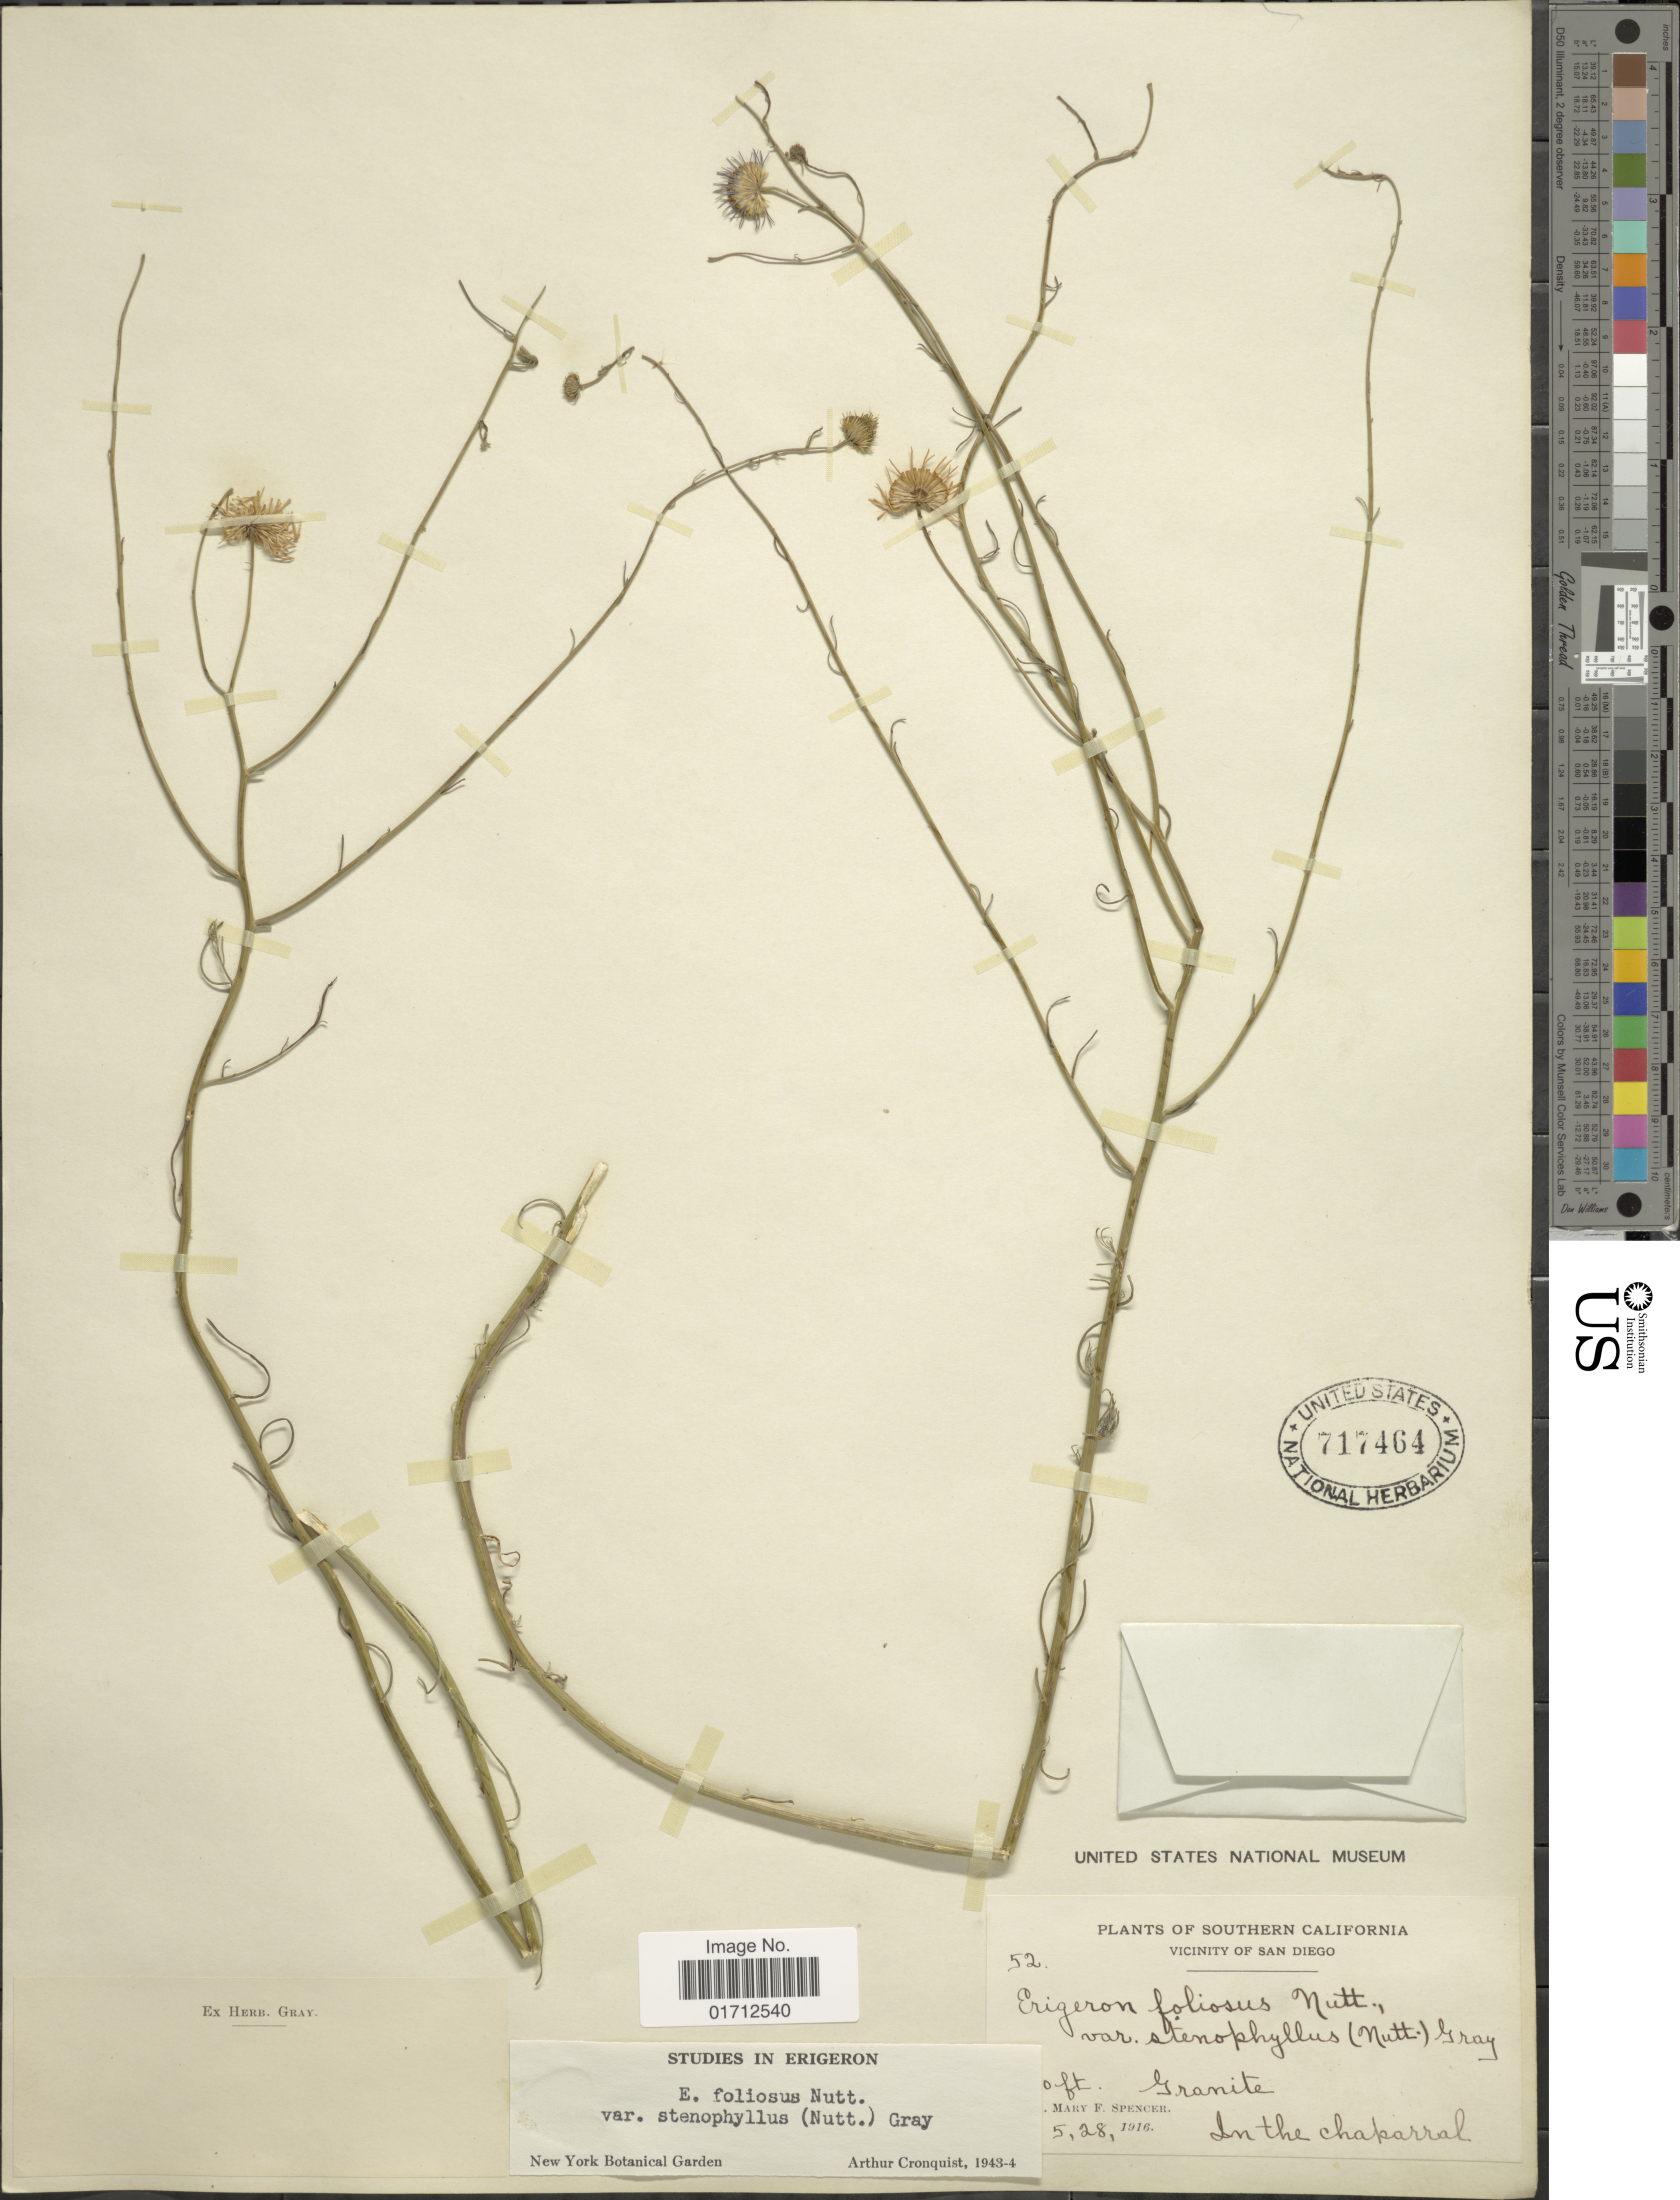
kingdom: Plantae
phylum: Tracheophyta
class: Magnoliopsida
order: Asterales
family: Asteraceae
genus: Erigeron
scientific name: Erigeron foliosus var. stenophyllus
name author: Nutt.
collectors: M. Spencer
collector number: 52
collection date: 1916-05-28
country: United States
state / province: California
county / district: San Diego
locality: Vicinity of San Diego, Granite, In the Chaparral.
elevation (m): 0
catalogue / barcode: US 717464